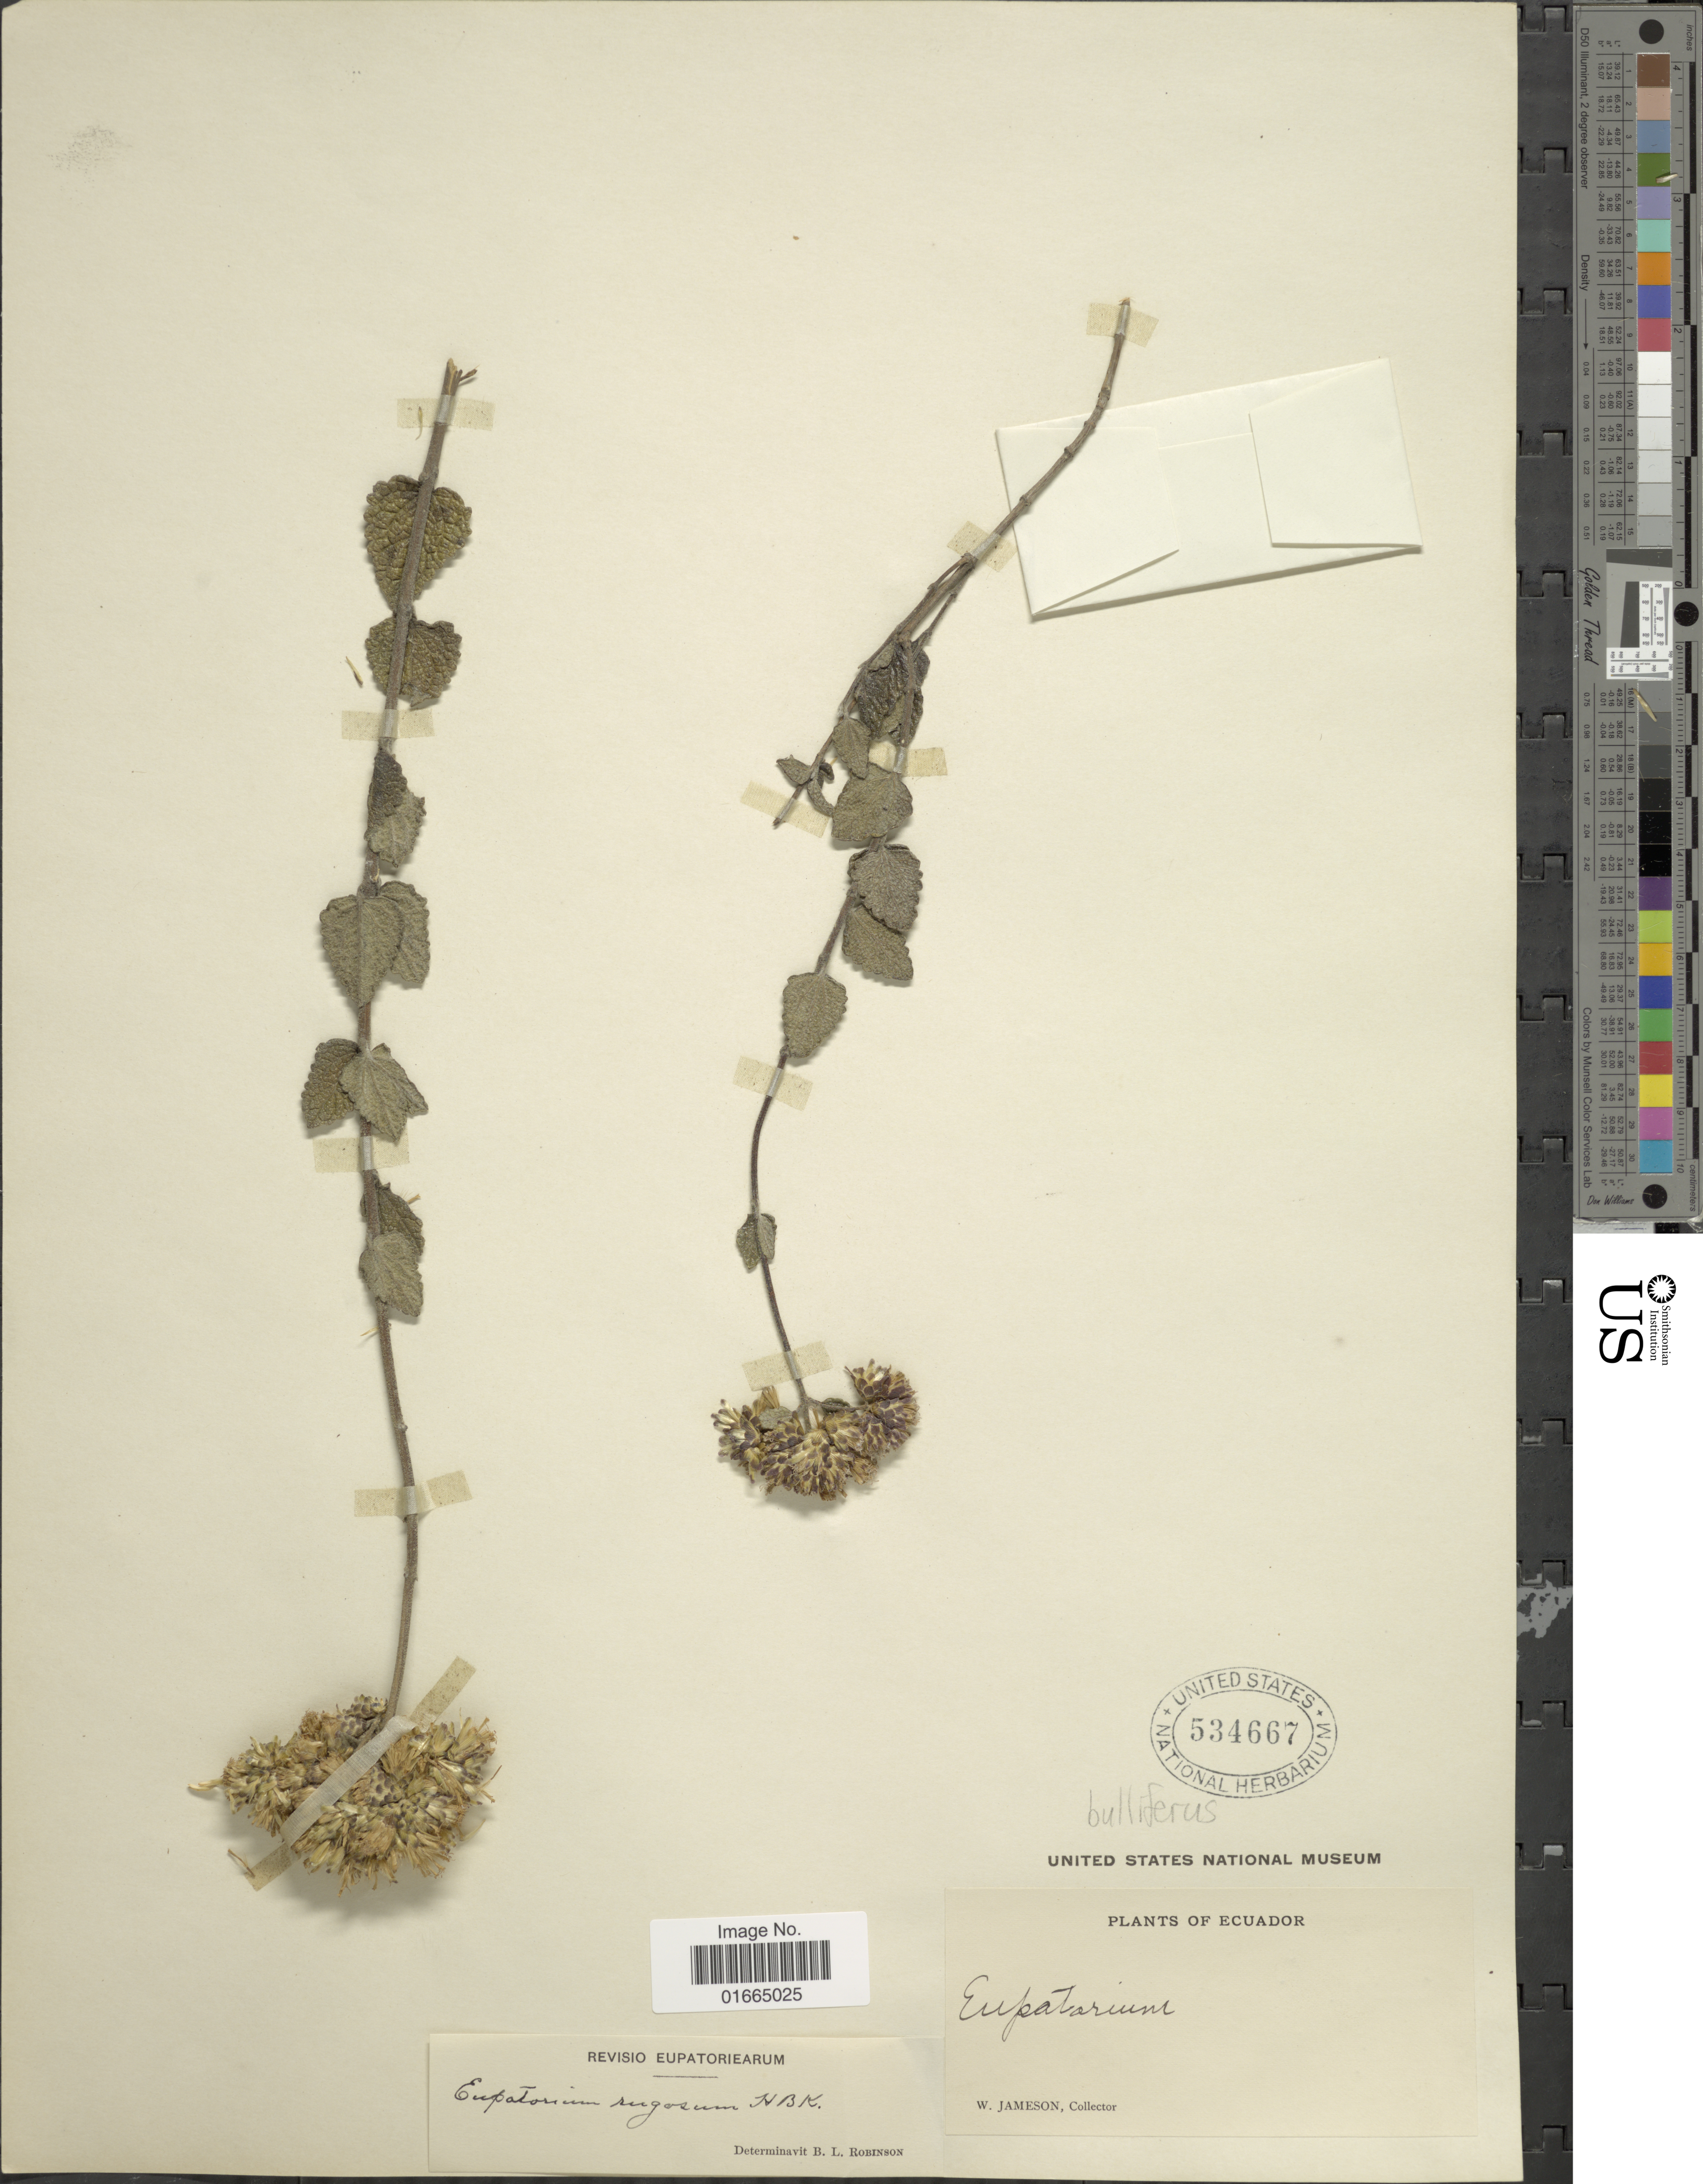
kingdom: Plantae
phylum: Tracheophyta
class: Magnoliopsida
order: Asterales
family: Asteraceae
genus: Cronquistianthus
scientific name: Cronquistianthus bulliferus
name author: (S.F. Blake) R.M. King & H. Rob.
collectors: W. Jameson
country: Ecuador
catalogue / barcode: US 534667